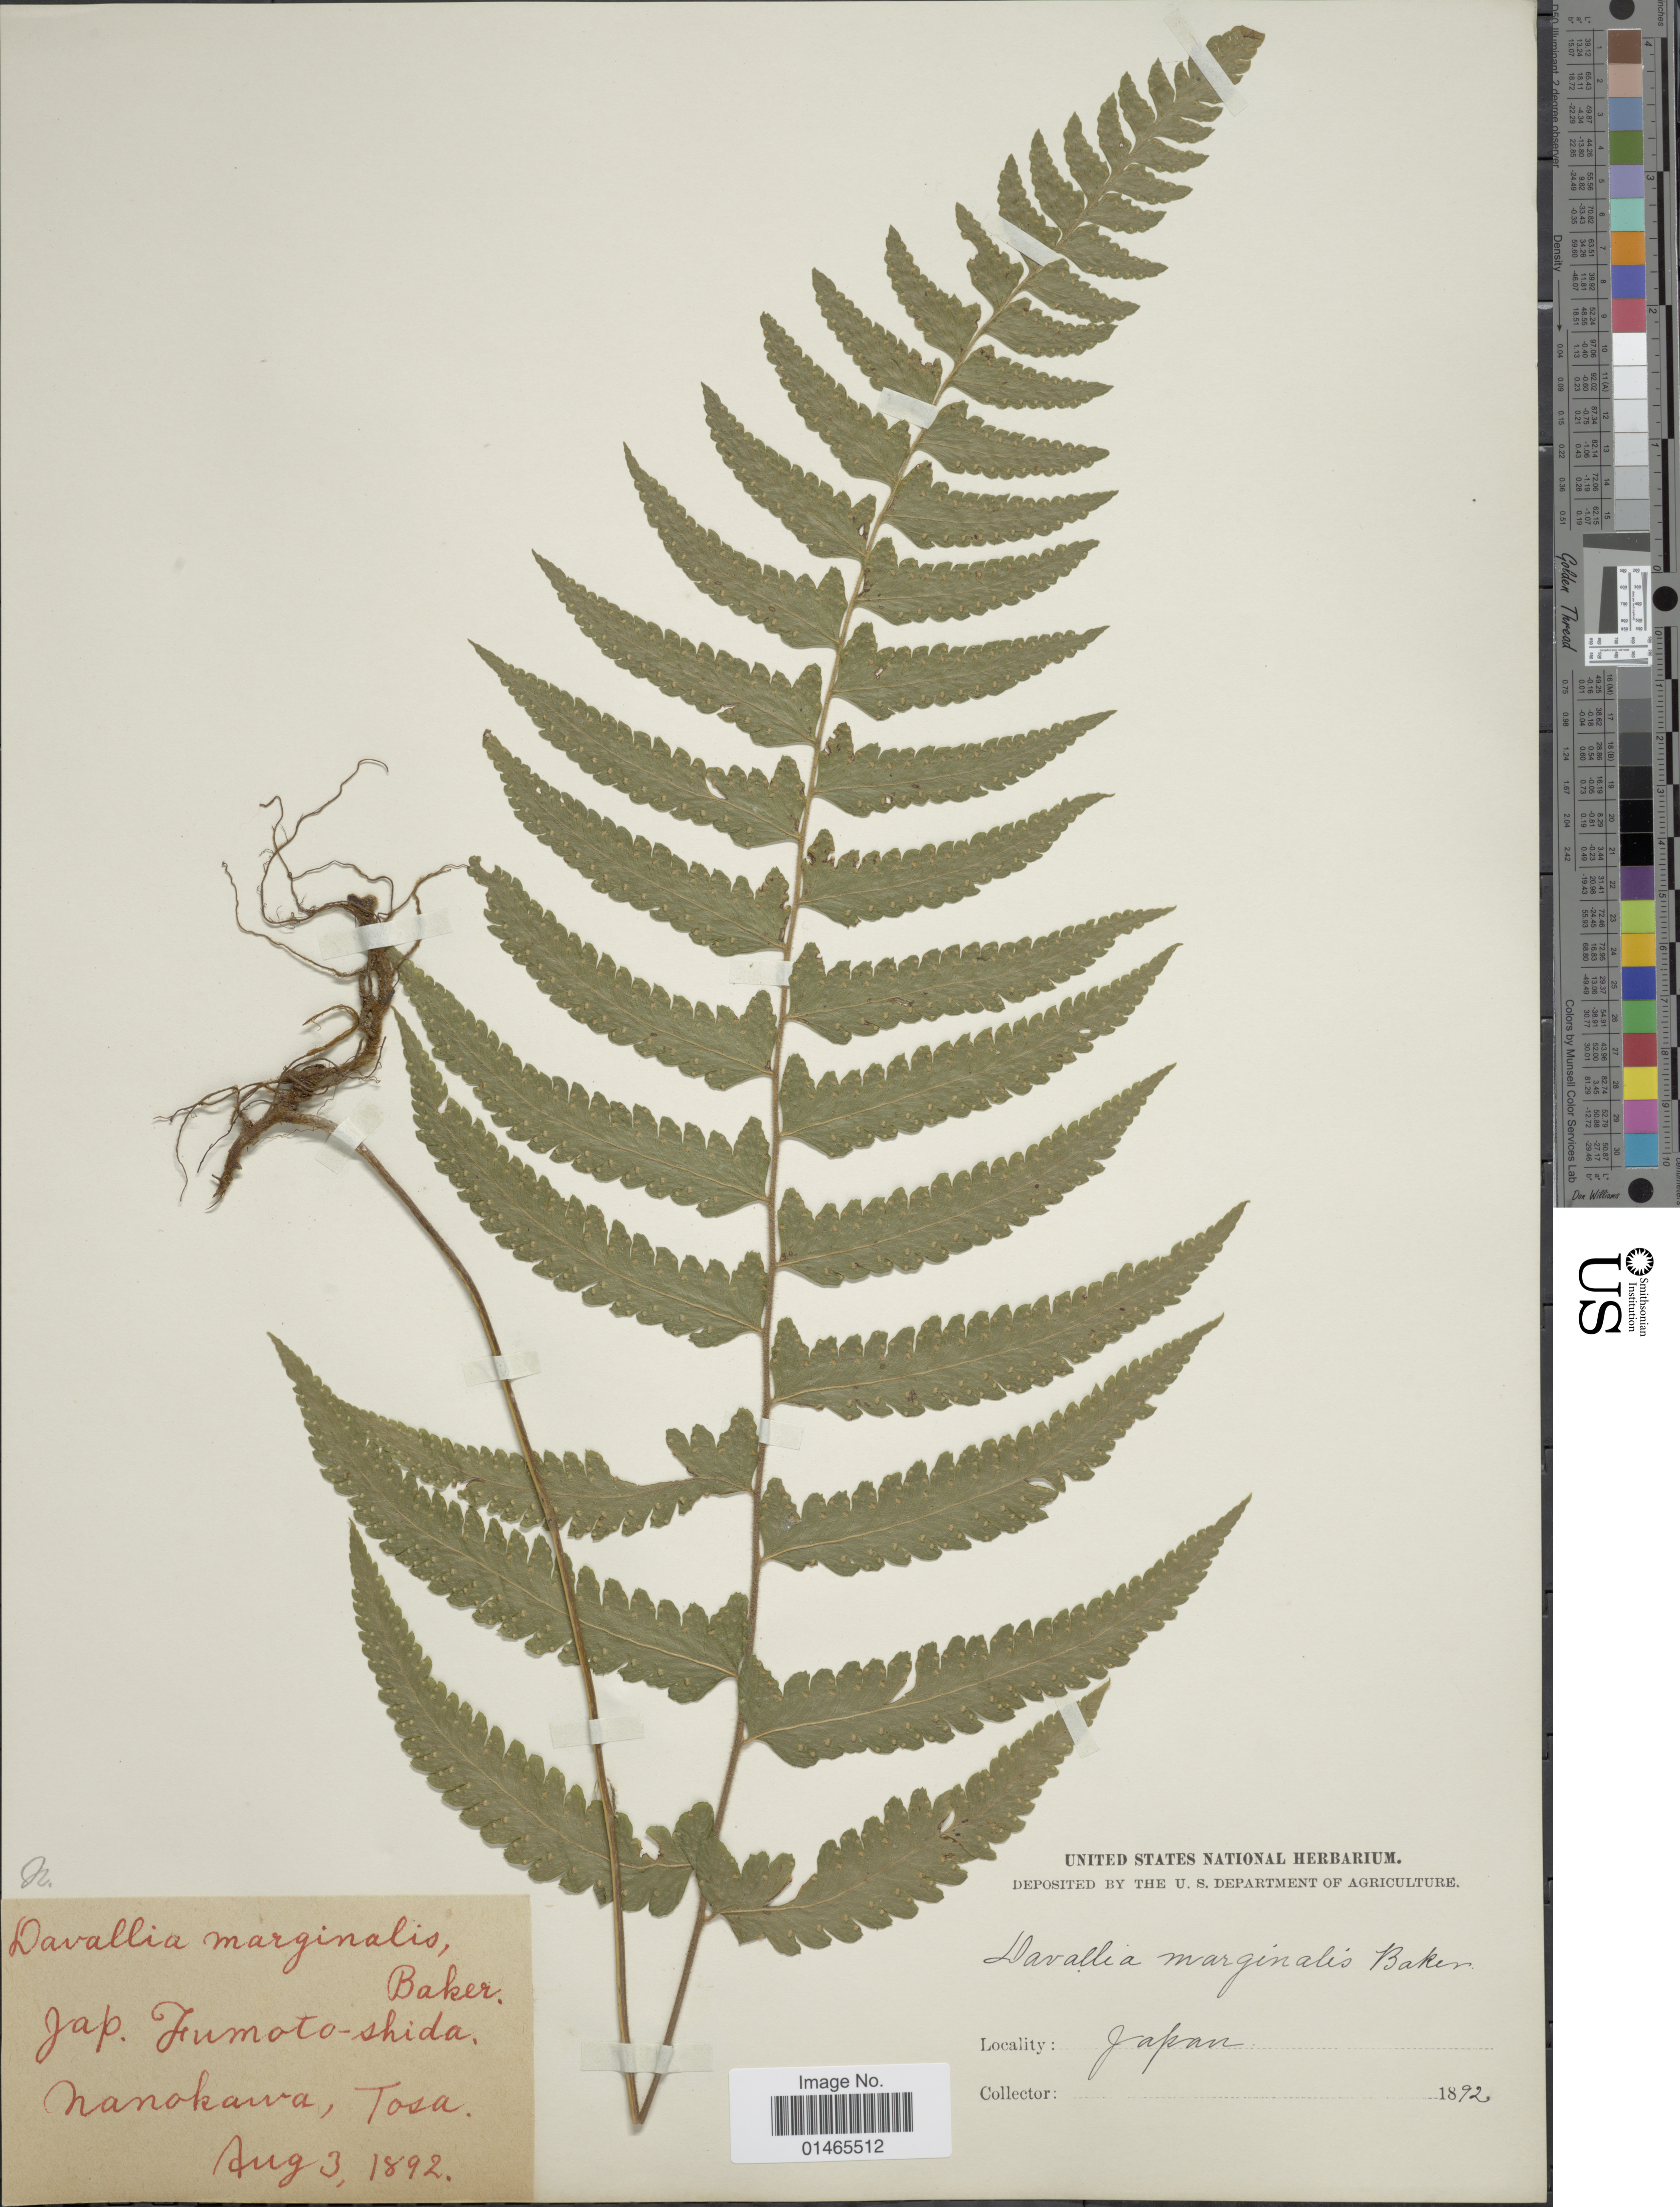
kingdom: Plantae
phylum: Tracheophyta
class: Polypodiopsida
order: Polypodiales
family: Dennstaedtiaceae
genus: Microlepia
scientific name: Microlepia marginata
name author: (Houtt.) C. Chr.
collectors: U.S. National Herbarium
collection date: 1892-08-03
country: Japan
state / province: Koti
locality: Nanokawa, Tosa